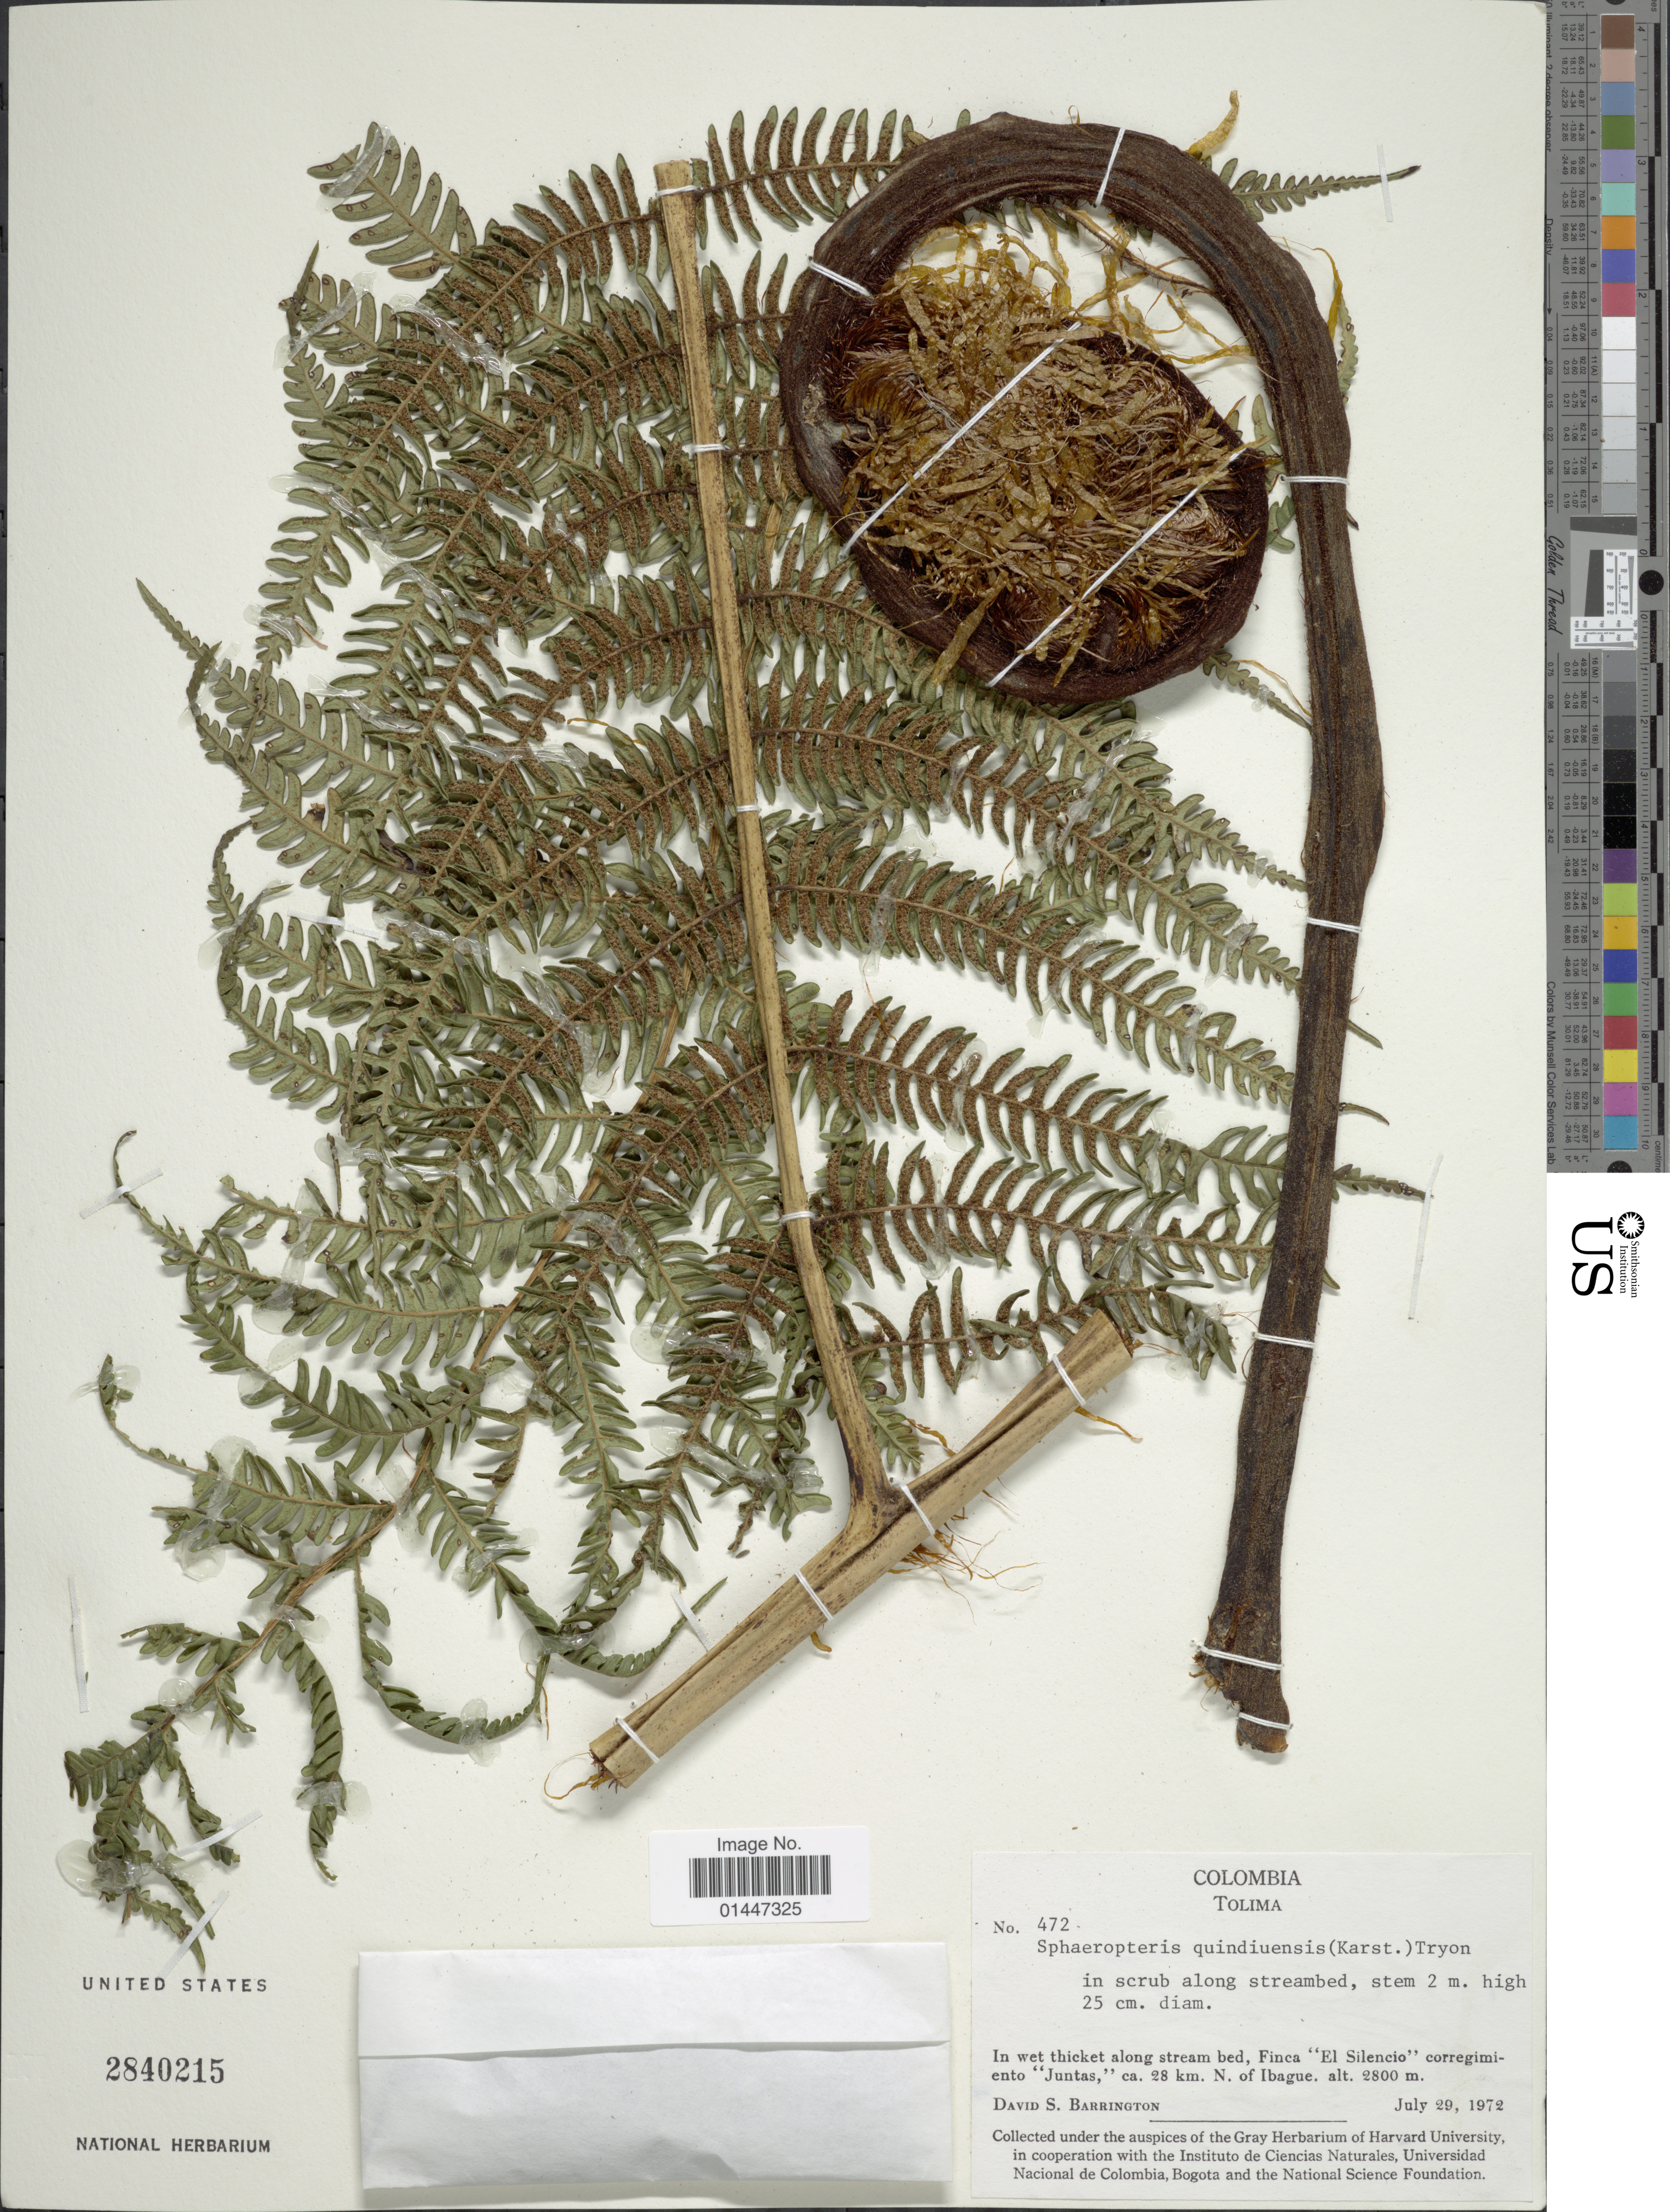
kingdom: Plantae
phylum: Tracheophyta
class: Polypodiopsida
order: Cyatheales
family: Cyatheaceae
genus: Sphaeropteris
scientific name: Sphaeropteris quindiuensis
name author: (H. Karst.) R.M. Tryon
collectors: D. S. Barrington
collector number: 472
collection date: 1972-07-29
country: Colombia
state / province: Tolima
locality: In wet thicket along stream bed, Finca "Ël Silencio" corregimiento "Juntas", ca. 28 km N. of Ibague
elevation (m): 2800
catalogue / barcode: US 2840215